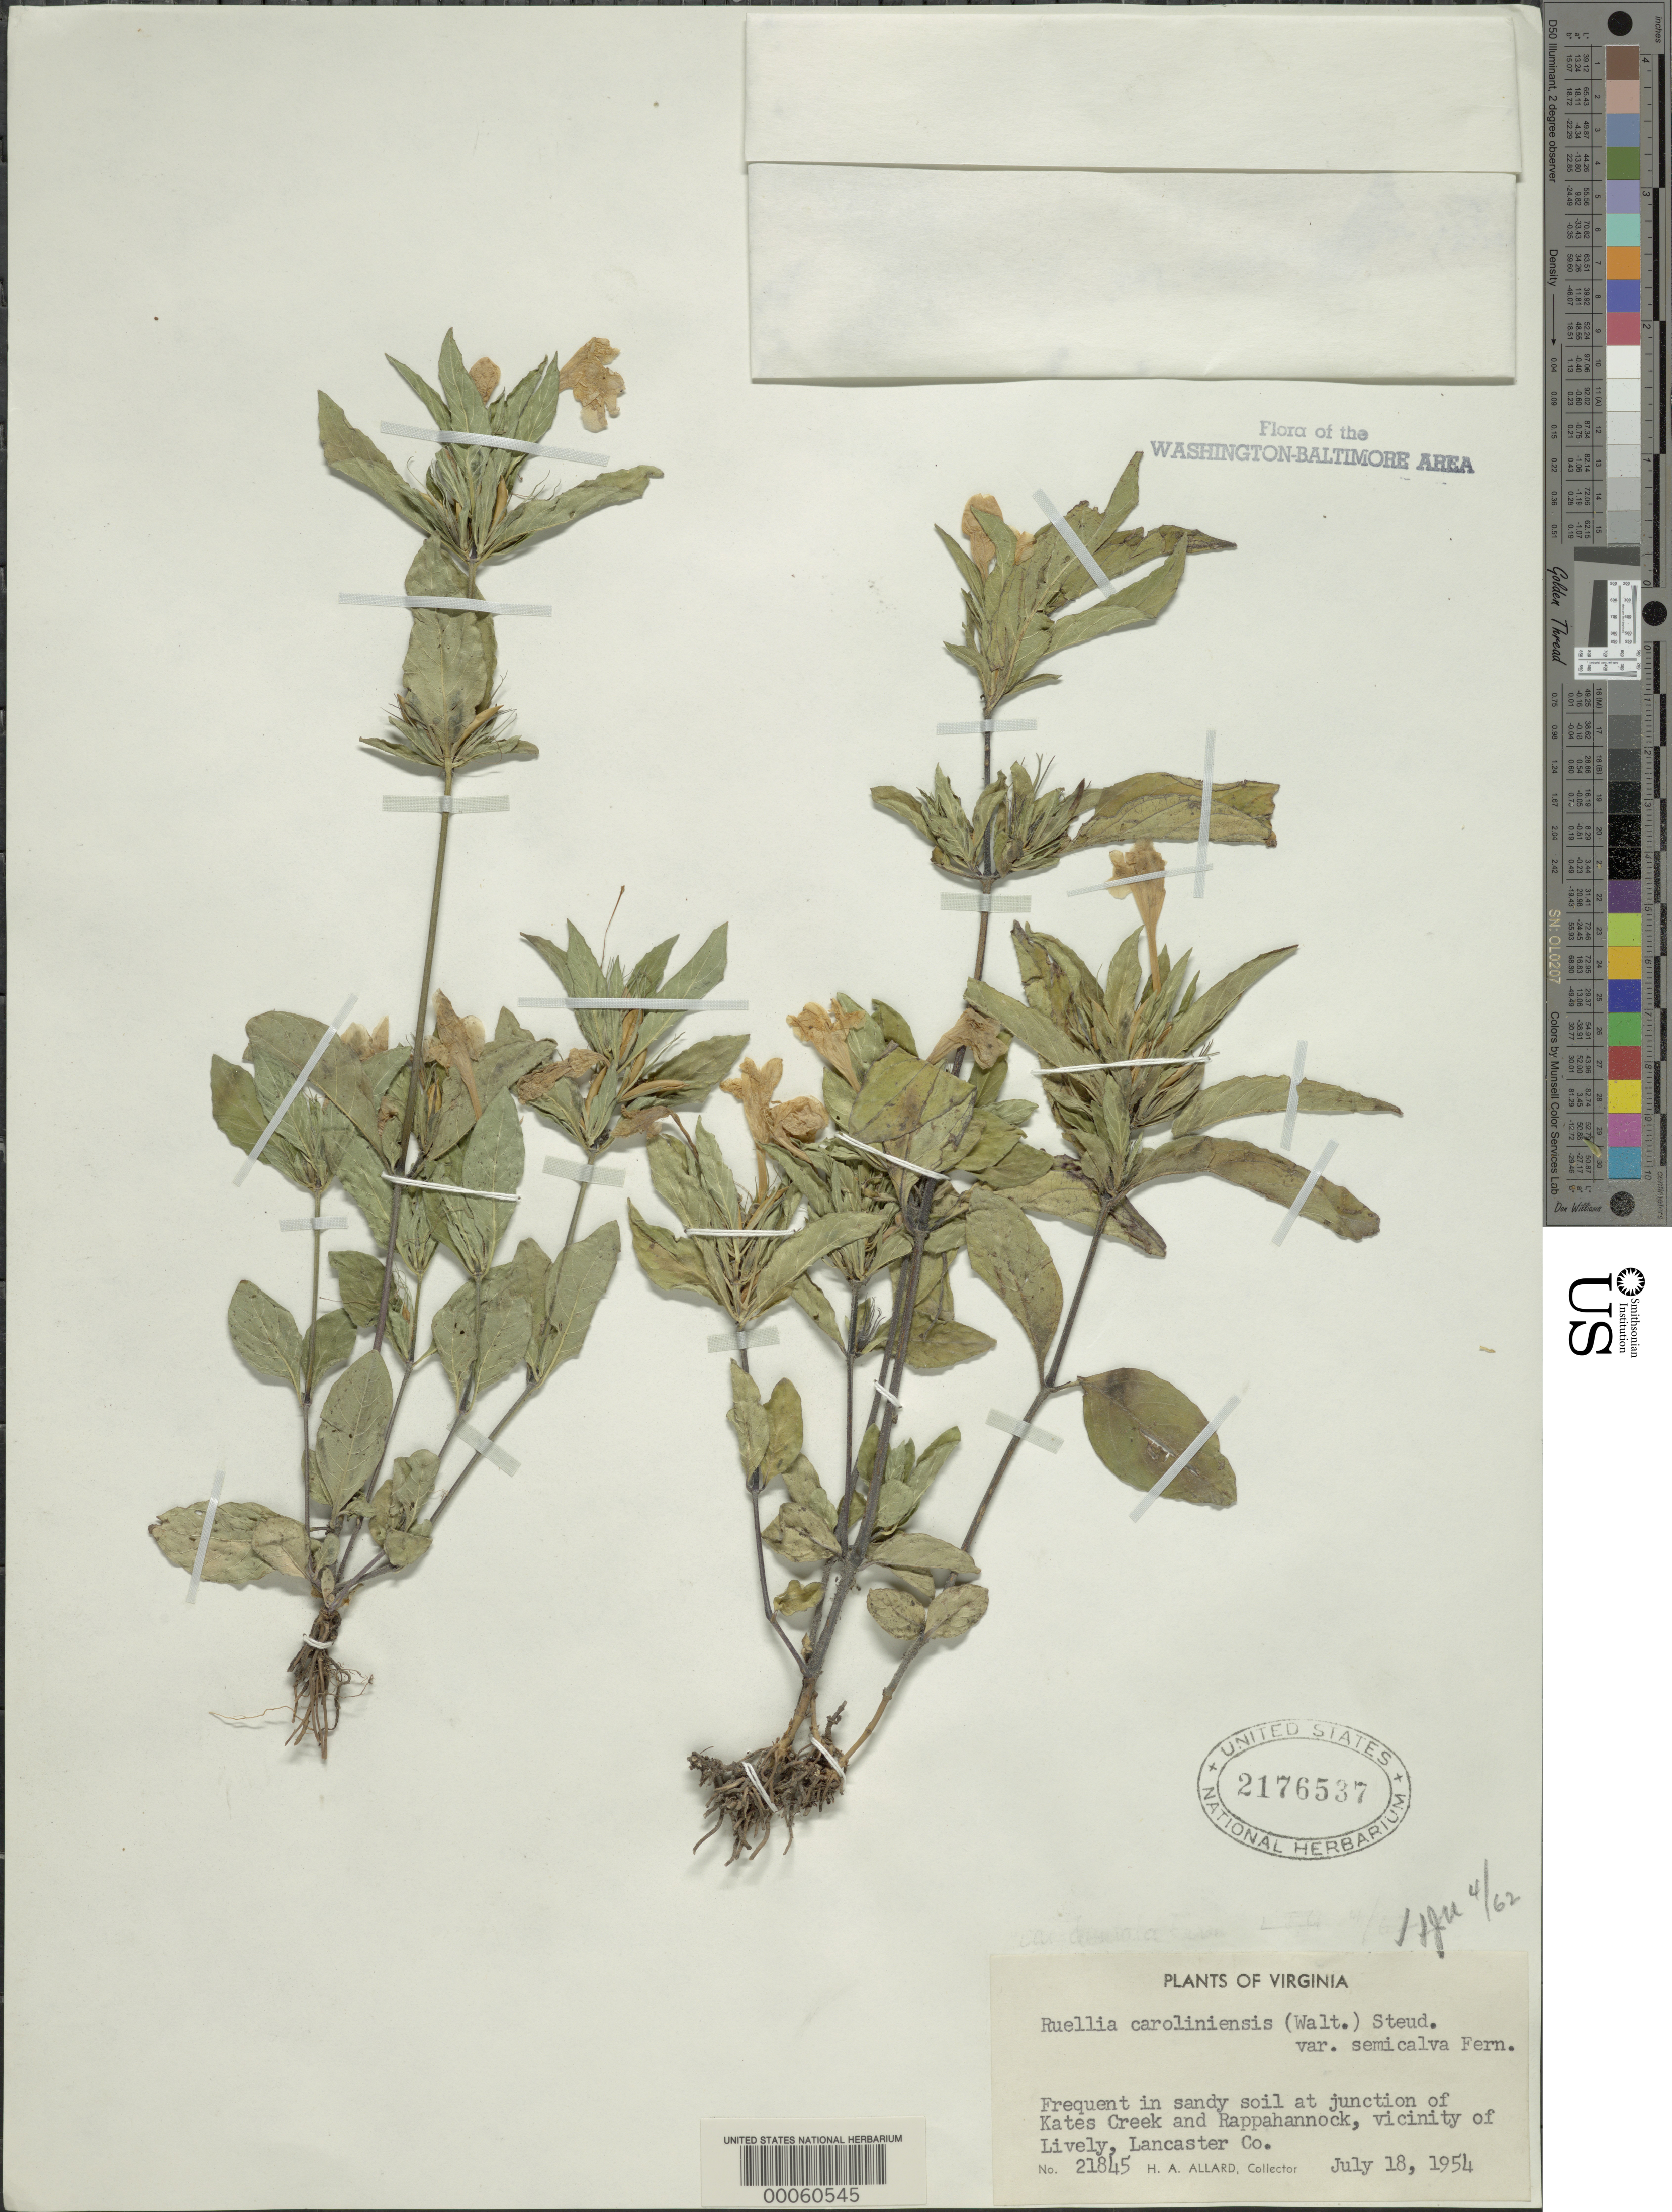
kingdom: Plantae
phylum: Tracheophyta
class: Magnoliopsida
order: Lamiales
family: Acanthaceae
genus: Ruellia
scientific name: Ruellia caroliniensis var. semicalva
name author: Fernald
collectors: H. A. Allard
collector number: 21845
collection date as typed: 18 Jul 1954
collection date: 1954-07-18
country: United States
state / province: Virginia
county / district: Lancaster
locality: junction Kates Creek and Rappahannock, Lively vicinity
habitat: In sandy soil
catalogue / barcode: US 2176537